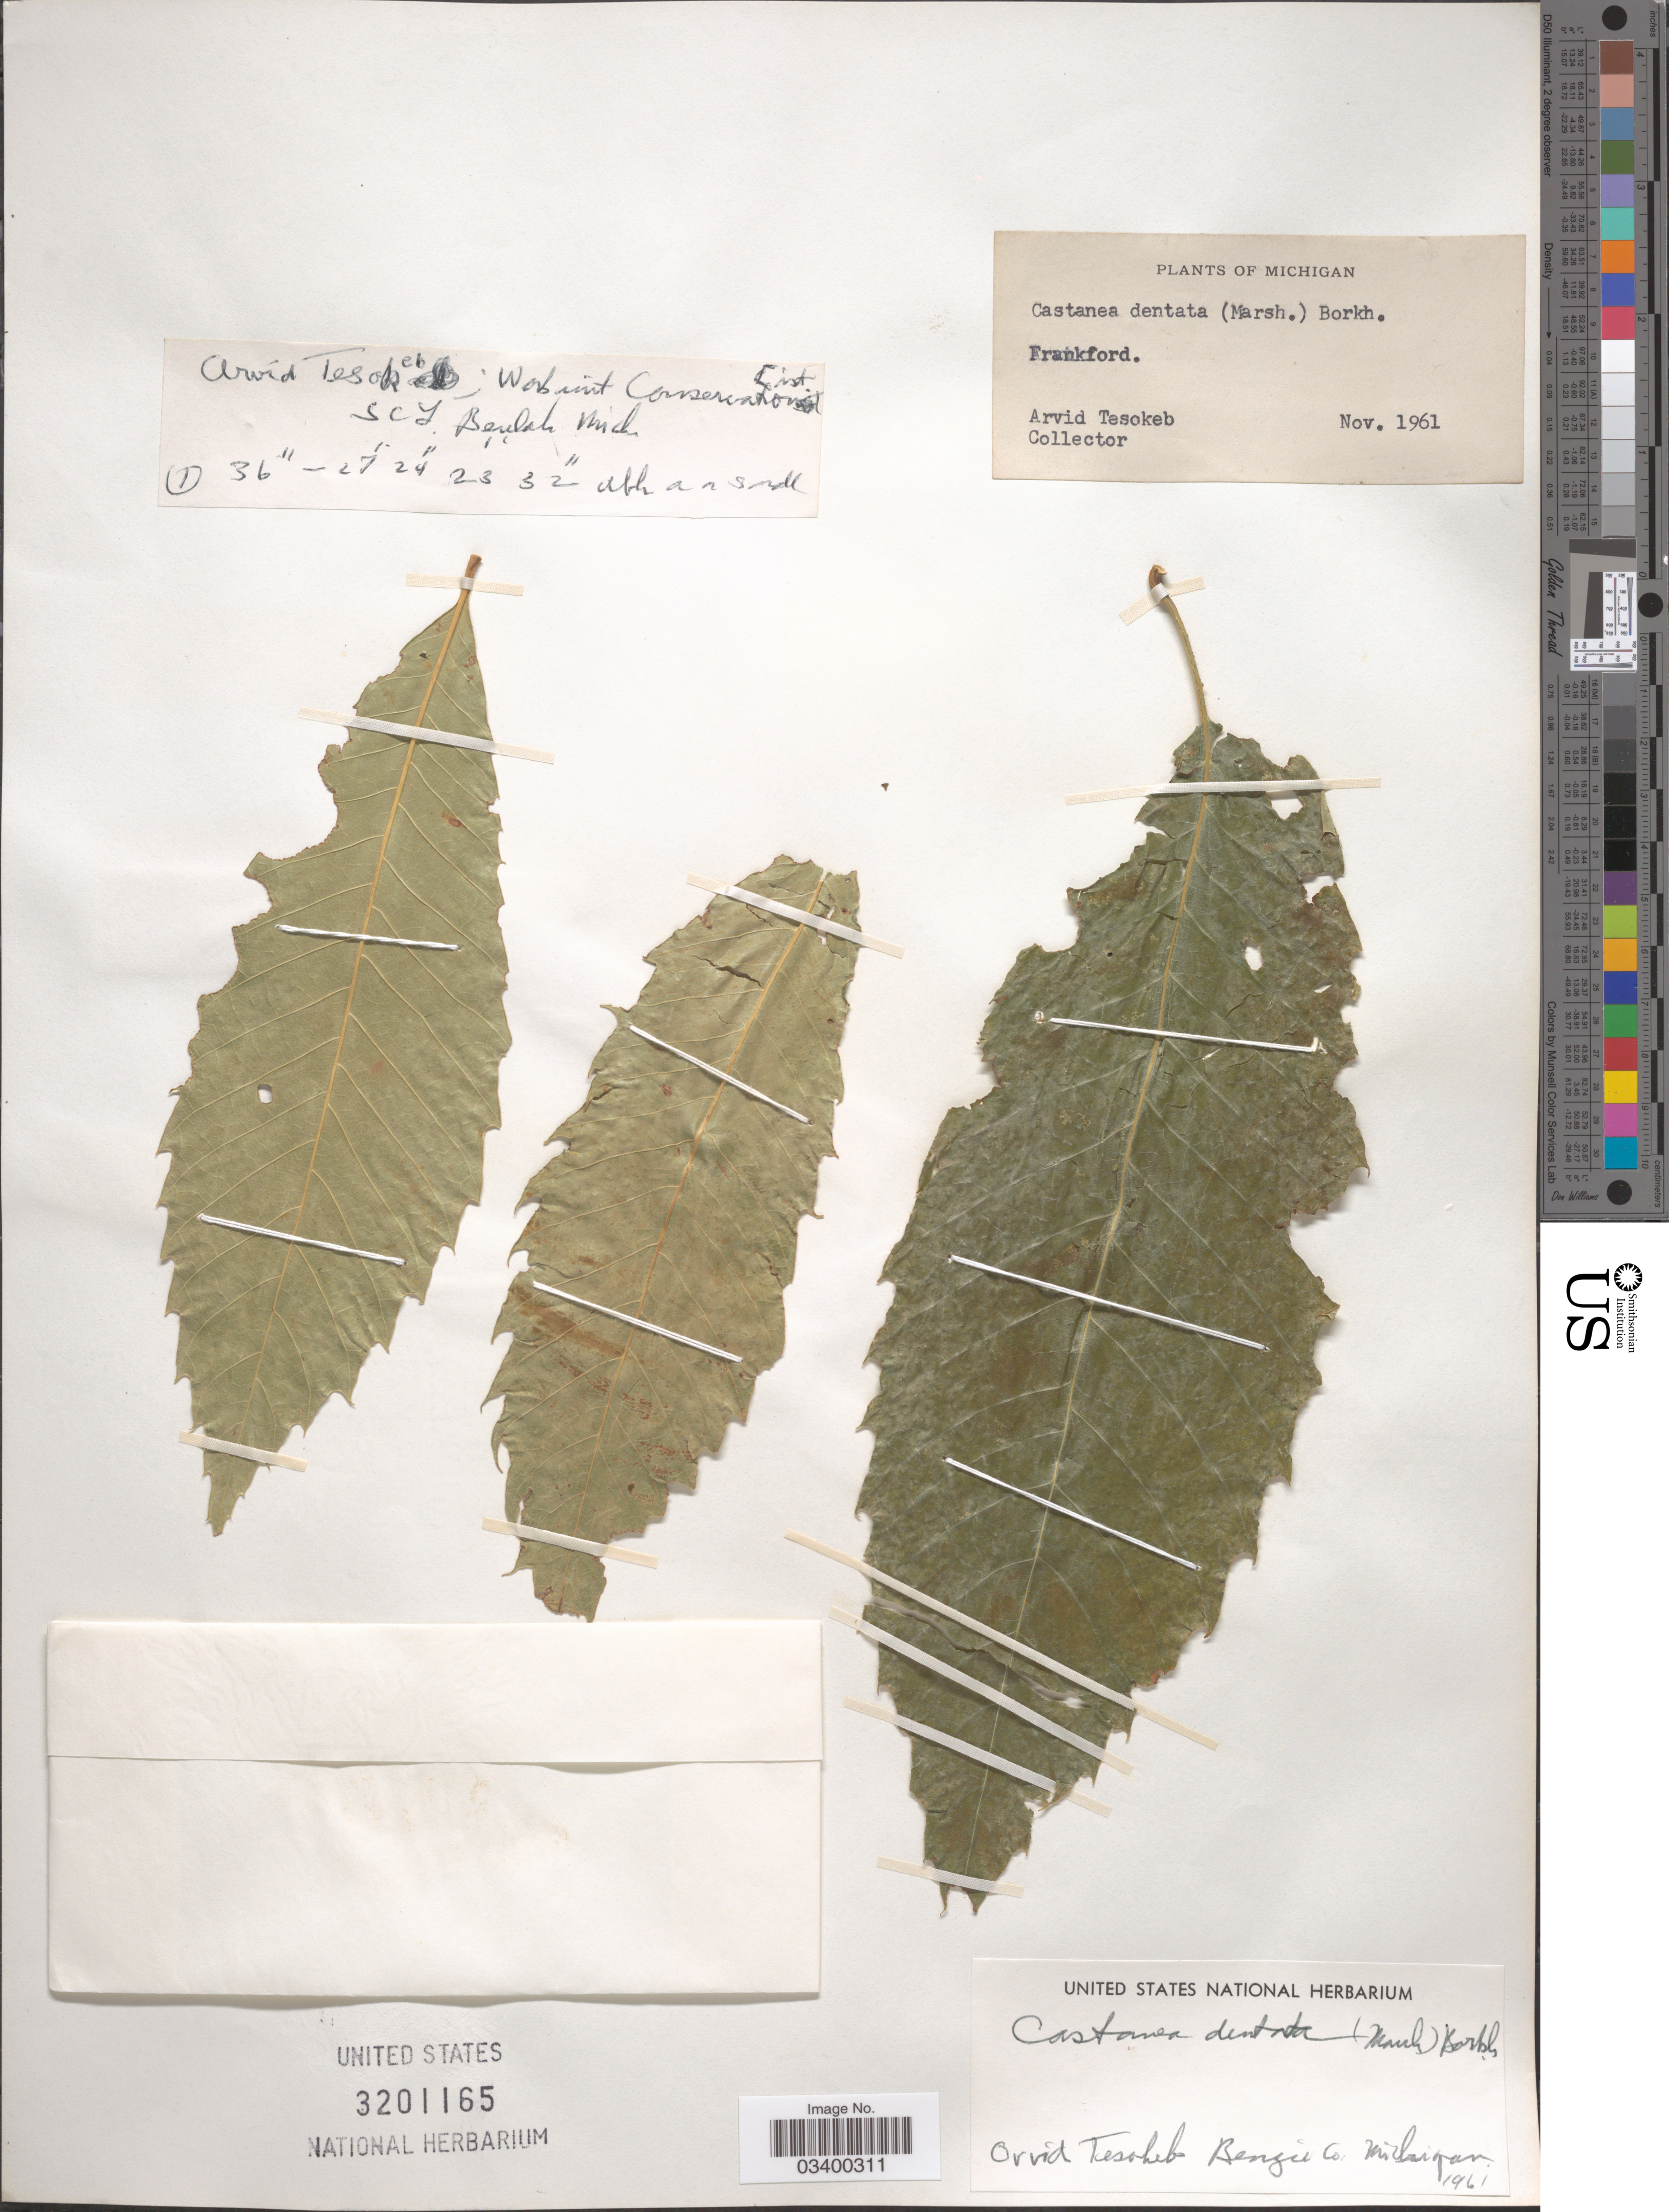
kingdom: Plantae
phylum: Tracheophyta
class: Magnoliopsida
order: Fagales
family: Fagaceae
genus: Castanea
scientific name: Castanea dentata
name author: (Marshall) Borkh.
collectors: A. Tesokeb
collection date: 1961-11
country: United States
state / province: Michigan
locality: Benzie Co. [unsure placement] Frankford.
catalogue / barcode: US 3201165